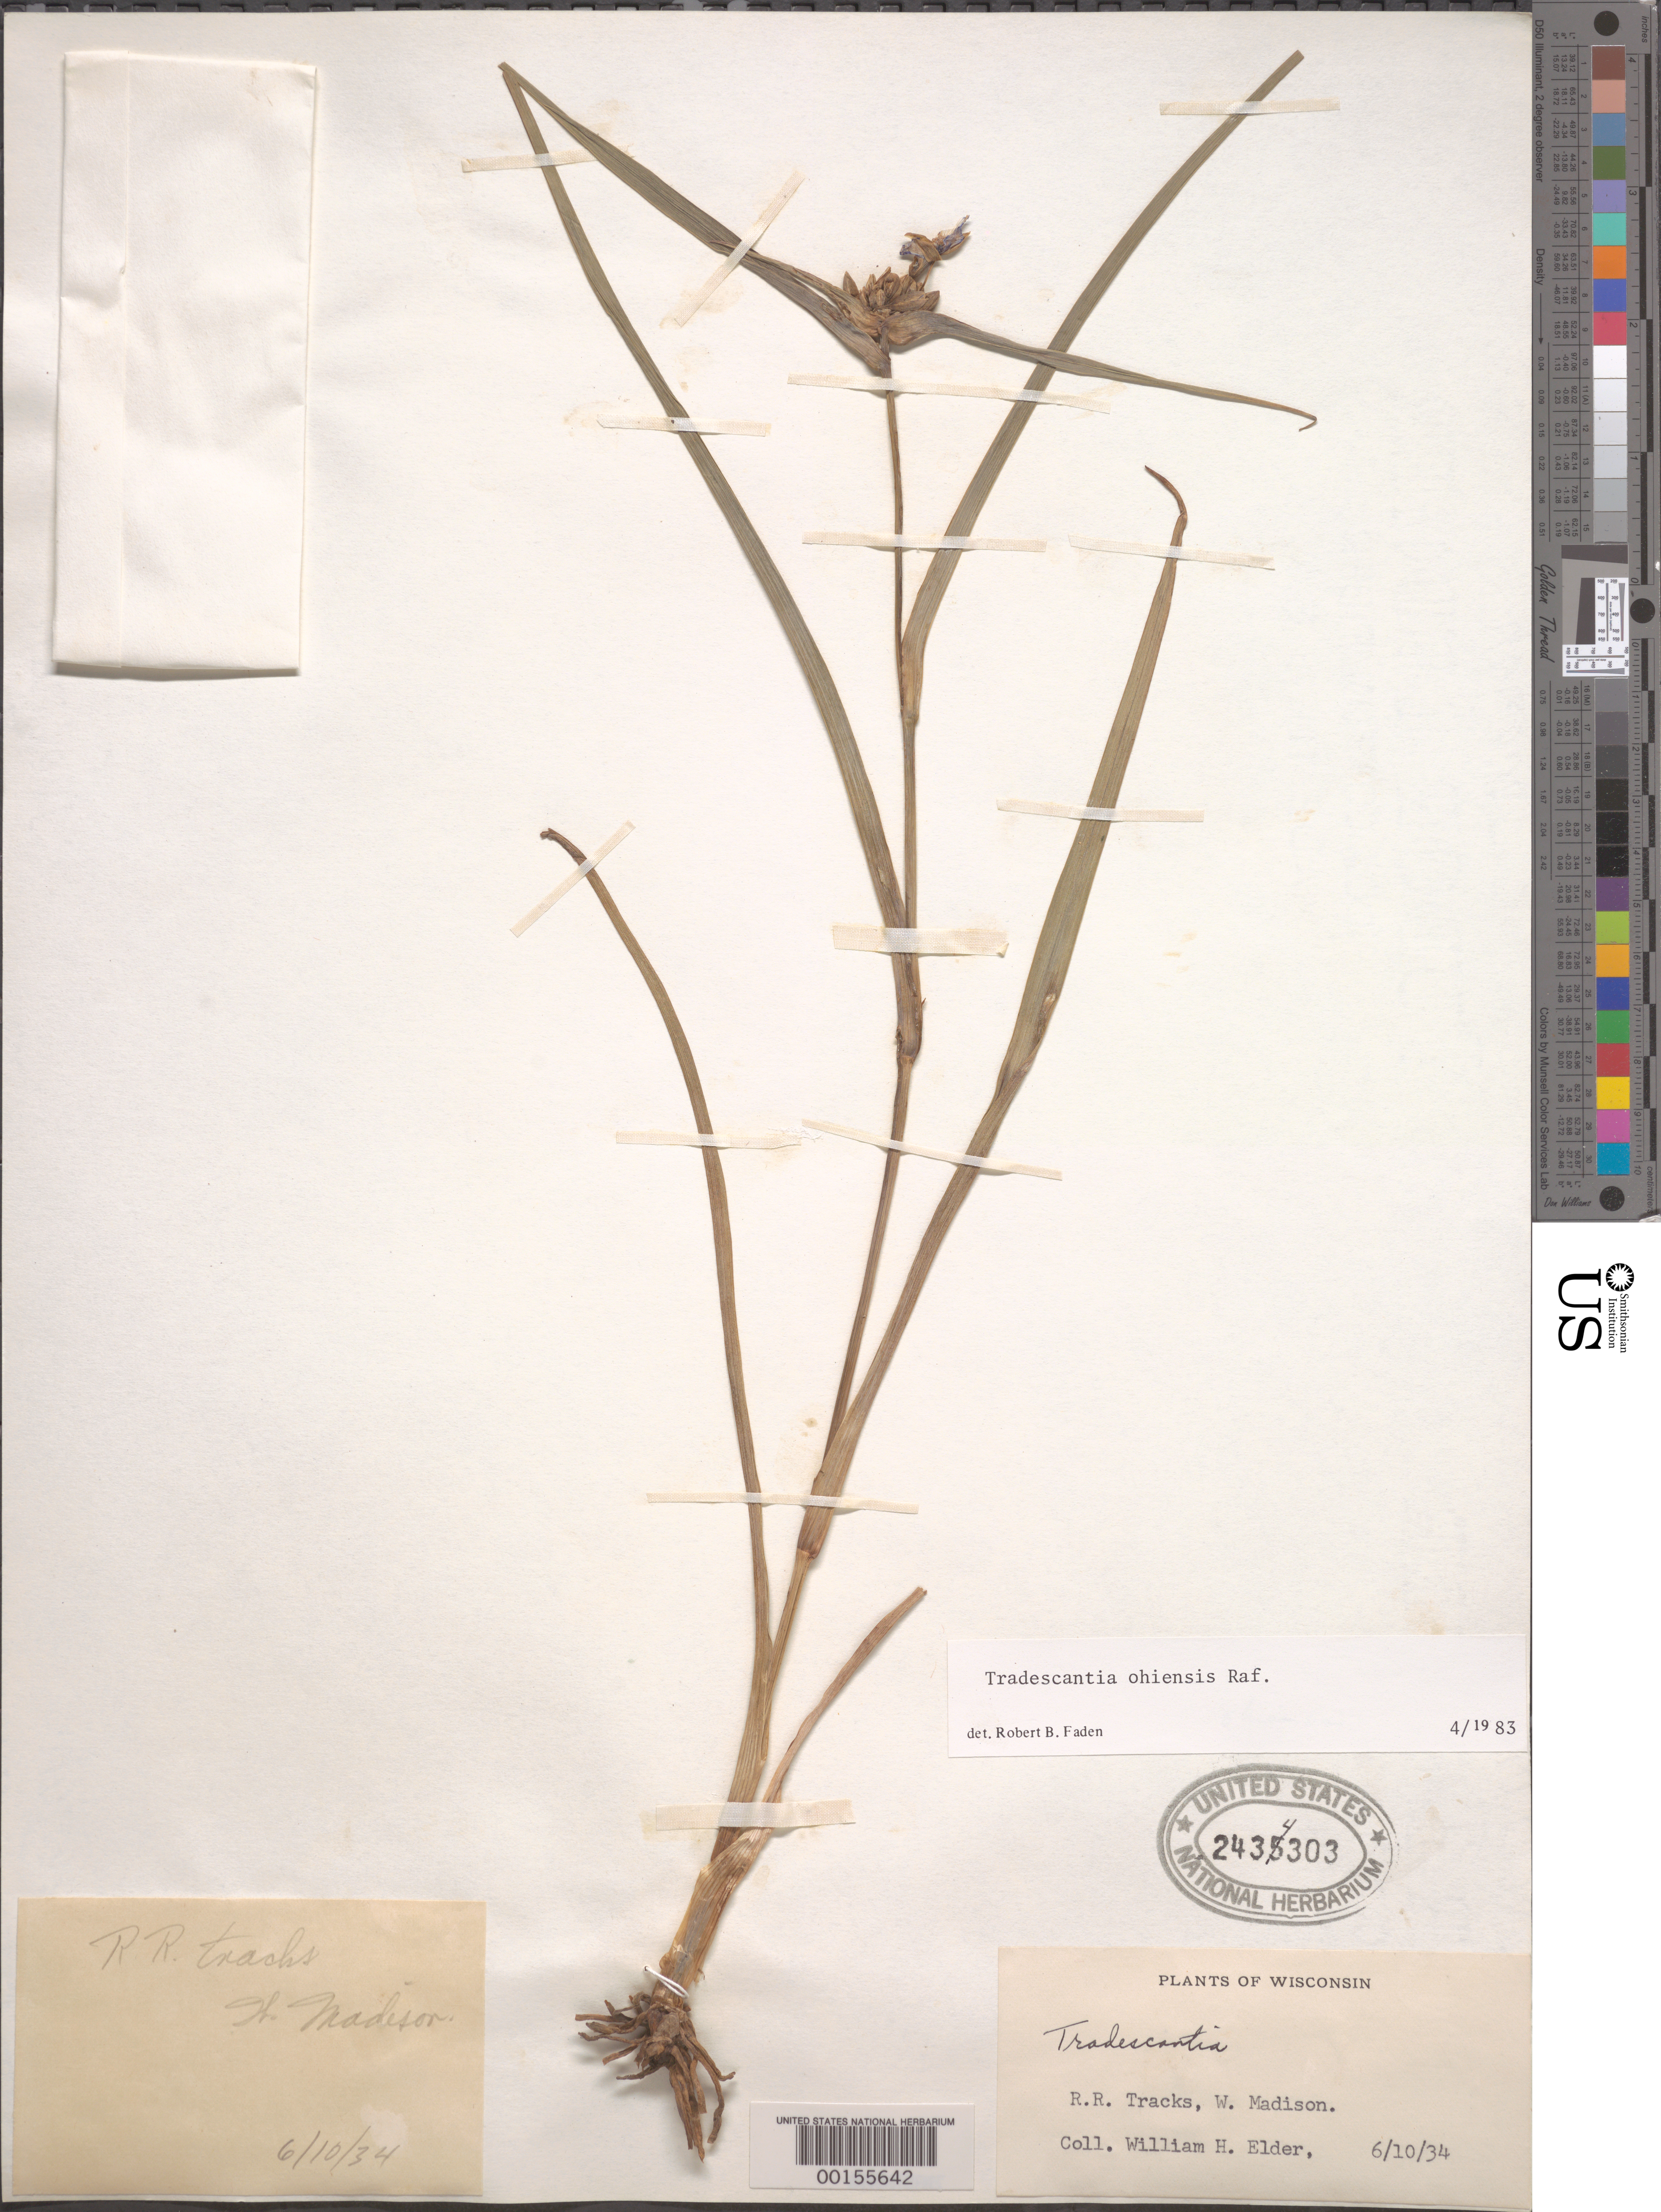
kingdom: Plantae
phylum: Tracheophyta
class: Liliopsida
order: Commelinales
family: Commelinaceae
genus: Tradescantia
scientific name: Tradescantia ohiensis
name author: Raf.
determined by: Faden, Robert B., (US), Smithsonian Institution - National Museum of Natural History (UNITED STATES)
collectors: W. Elder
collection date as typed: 10 Jun 1934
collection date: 1934-06-10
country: United States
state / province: Wisconsin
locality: W. madison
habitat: Railroad track embankment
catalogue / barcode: US 2434303